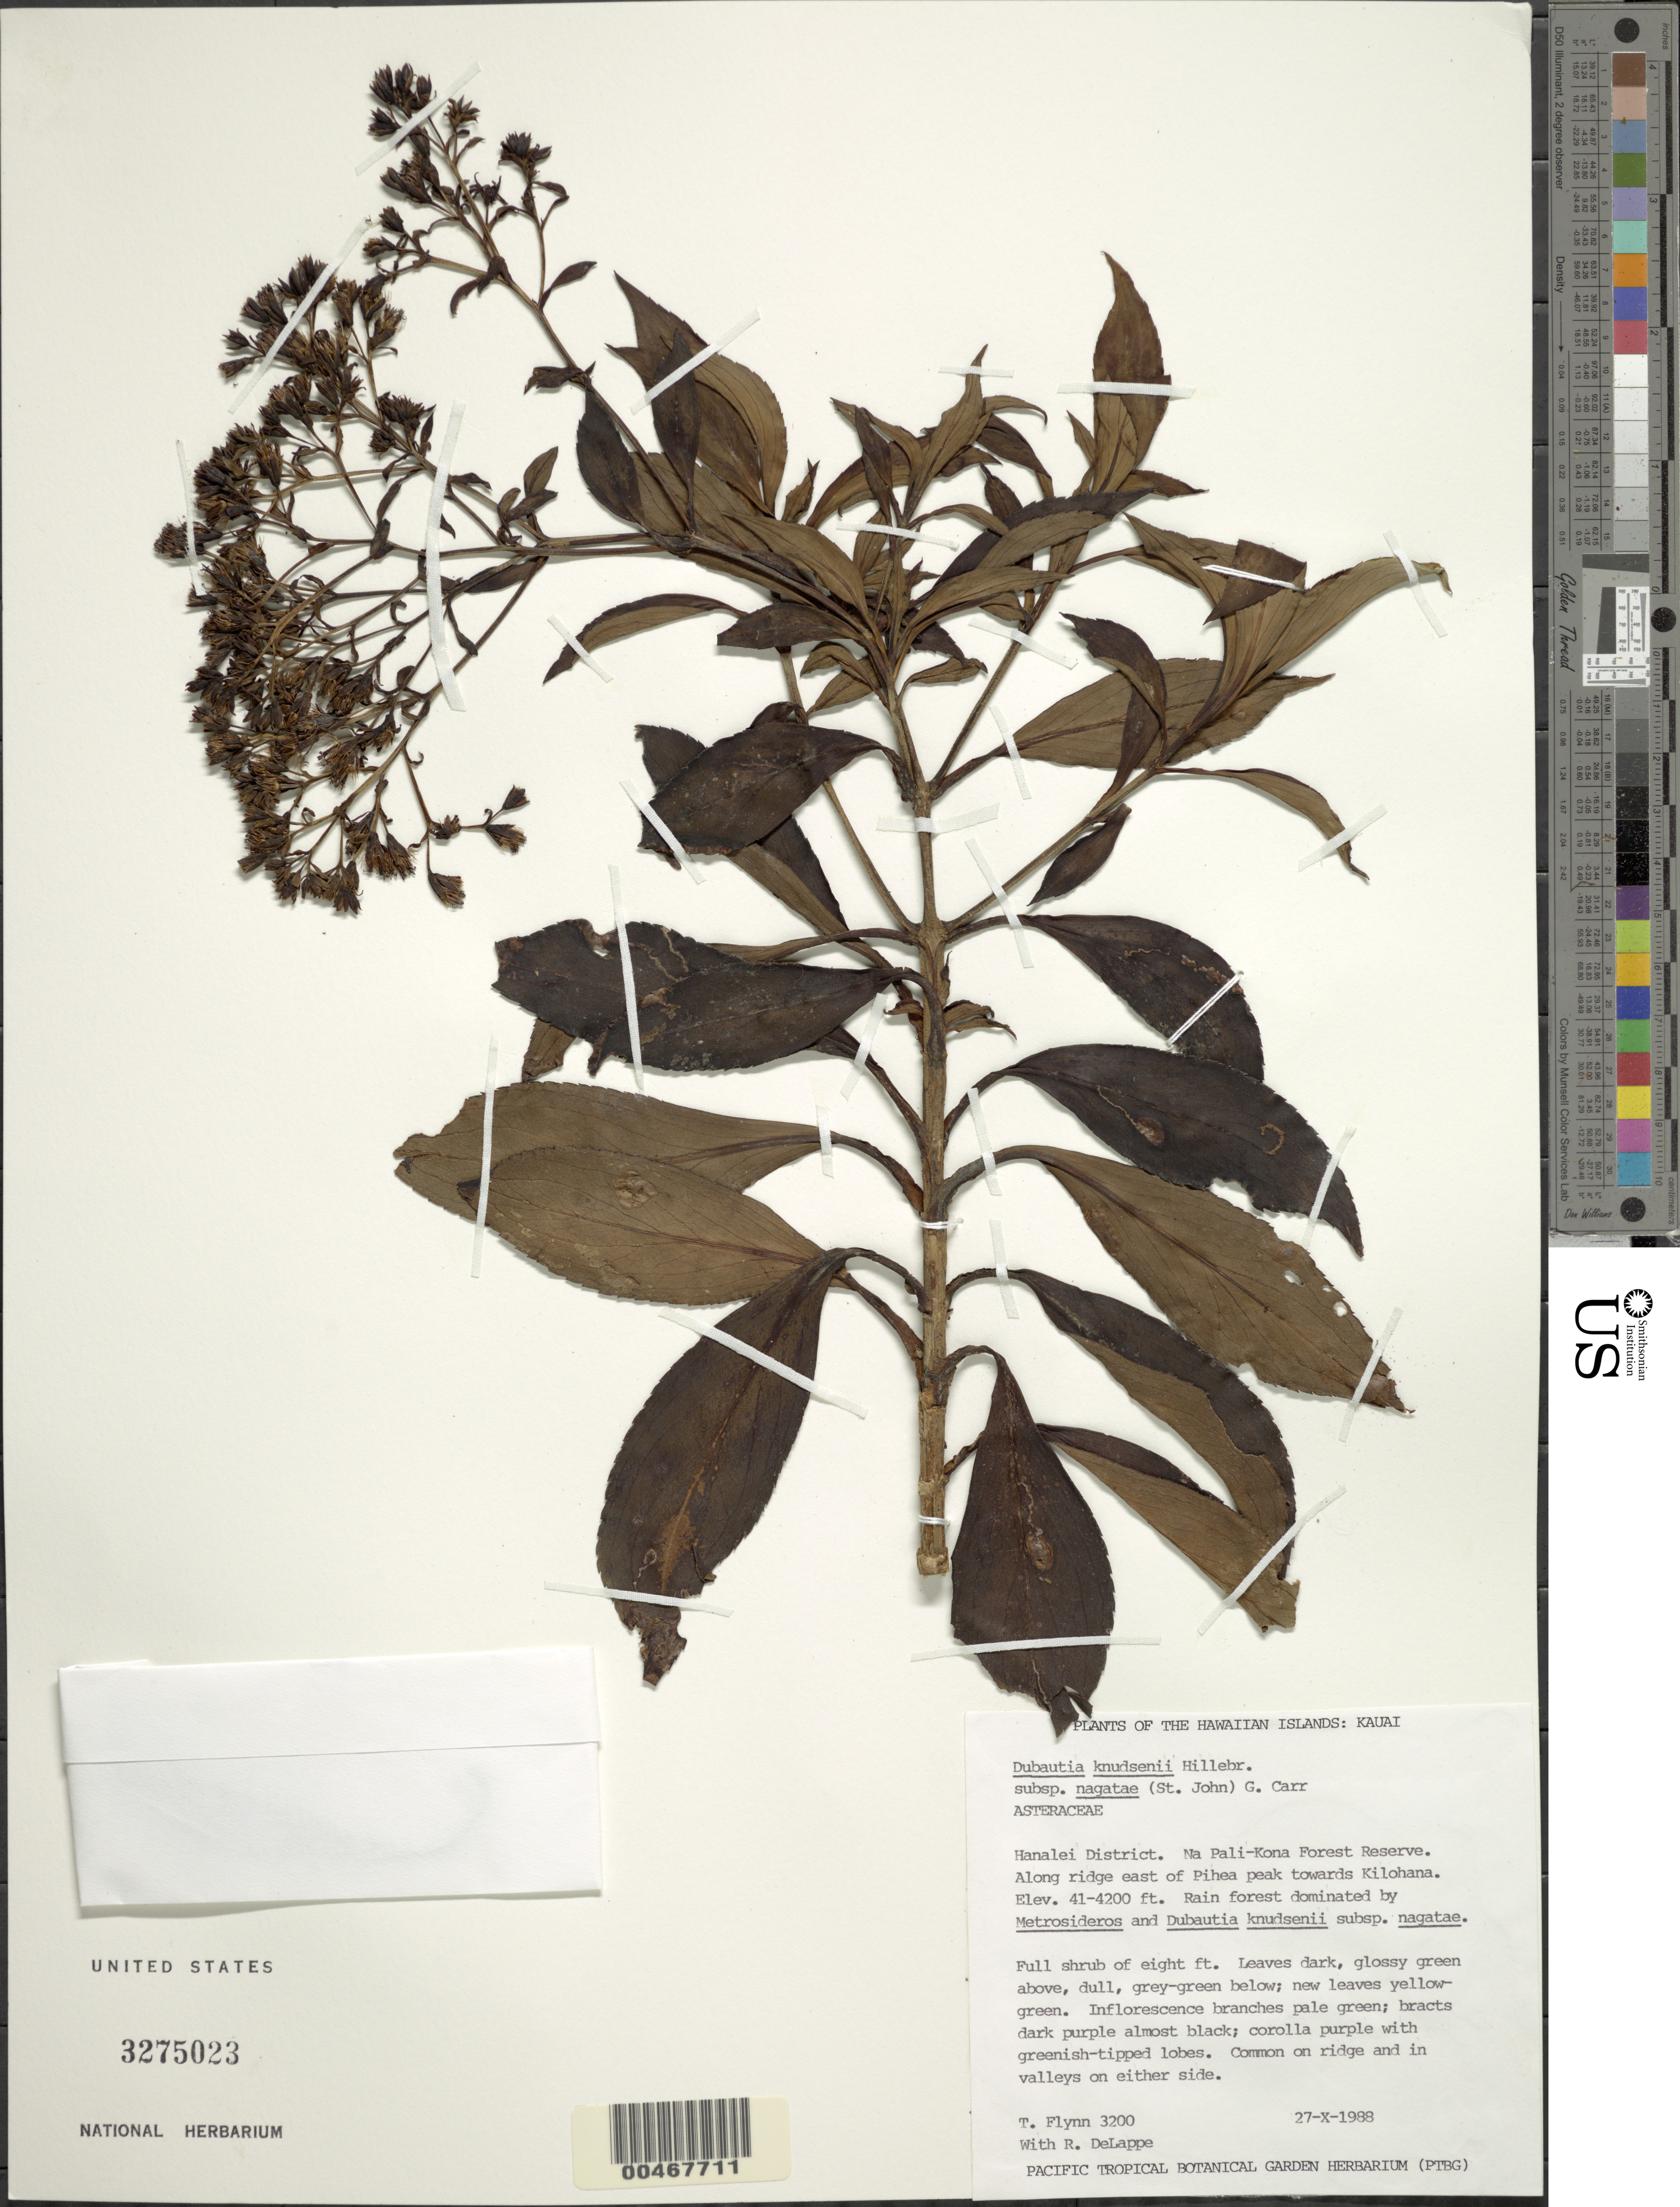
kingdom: Plantae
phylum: Tracheophyta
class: Magnoliopsida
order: Asterales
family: Asteraceae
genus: Dubautia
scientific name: Dubautia knudsenii subsp. nagatae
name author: (H. St. John) G.D. Carr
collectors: T. W. Flynn & R. DeLappe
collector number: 3200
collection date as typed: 27 Oct 1988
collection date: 1988-10-27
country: United States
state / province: Hawaii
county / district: Kauai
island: Kaua'i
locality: Hanalei Dist., Na Pali-Kona Forest Reserve, along ridge E of Pihea peak towards Kilohana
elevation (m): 1250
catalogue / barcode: US 3275023